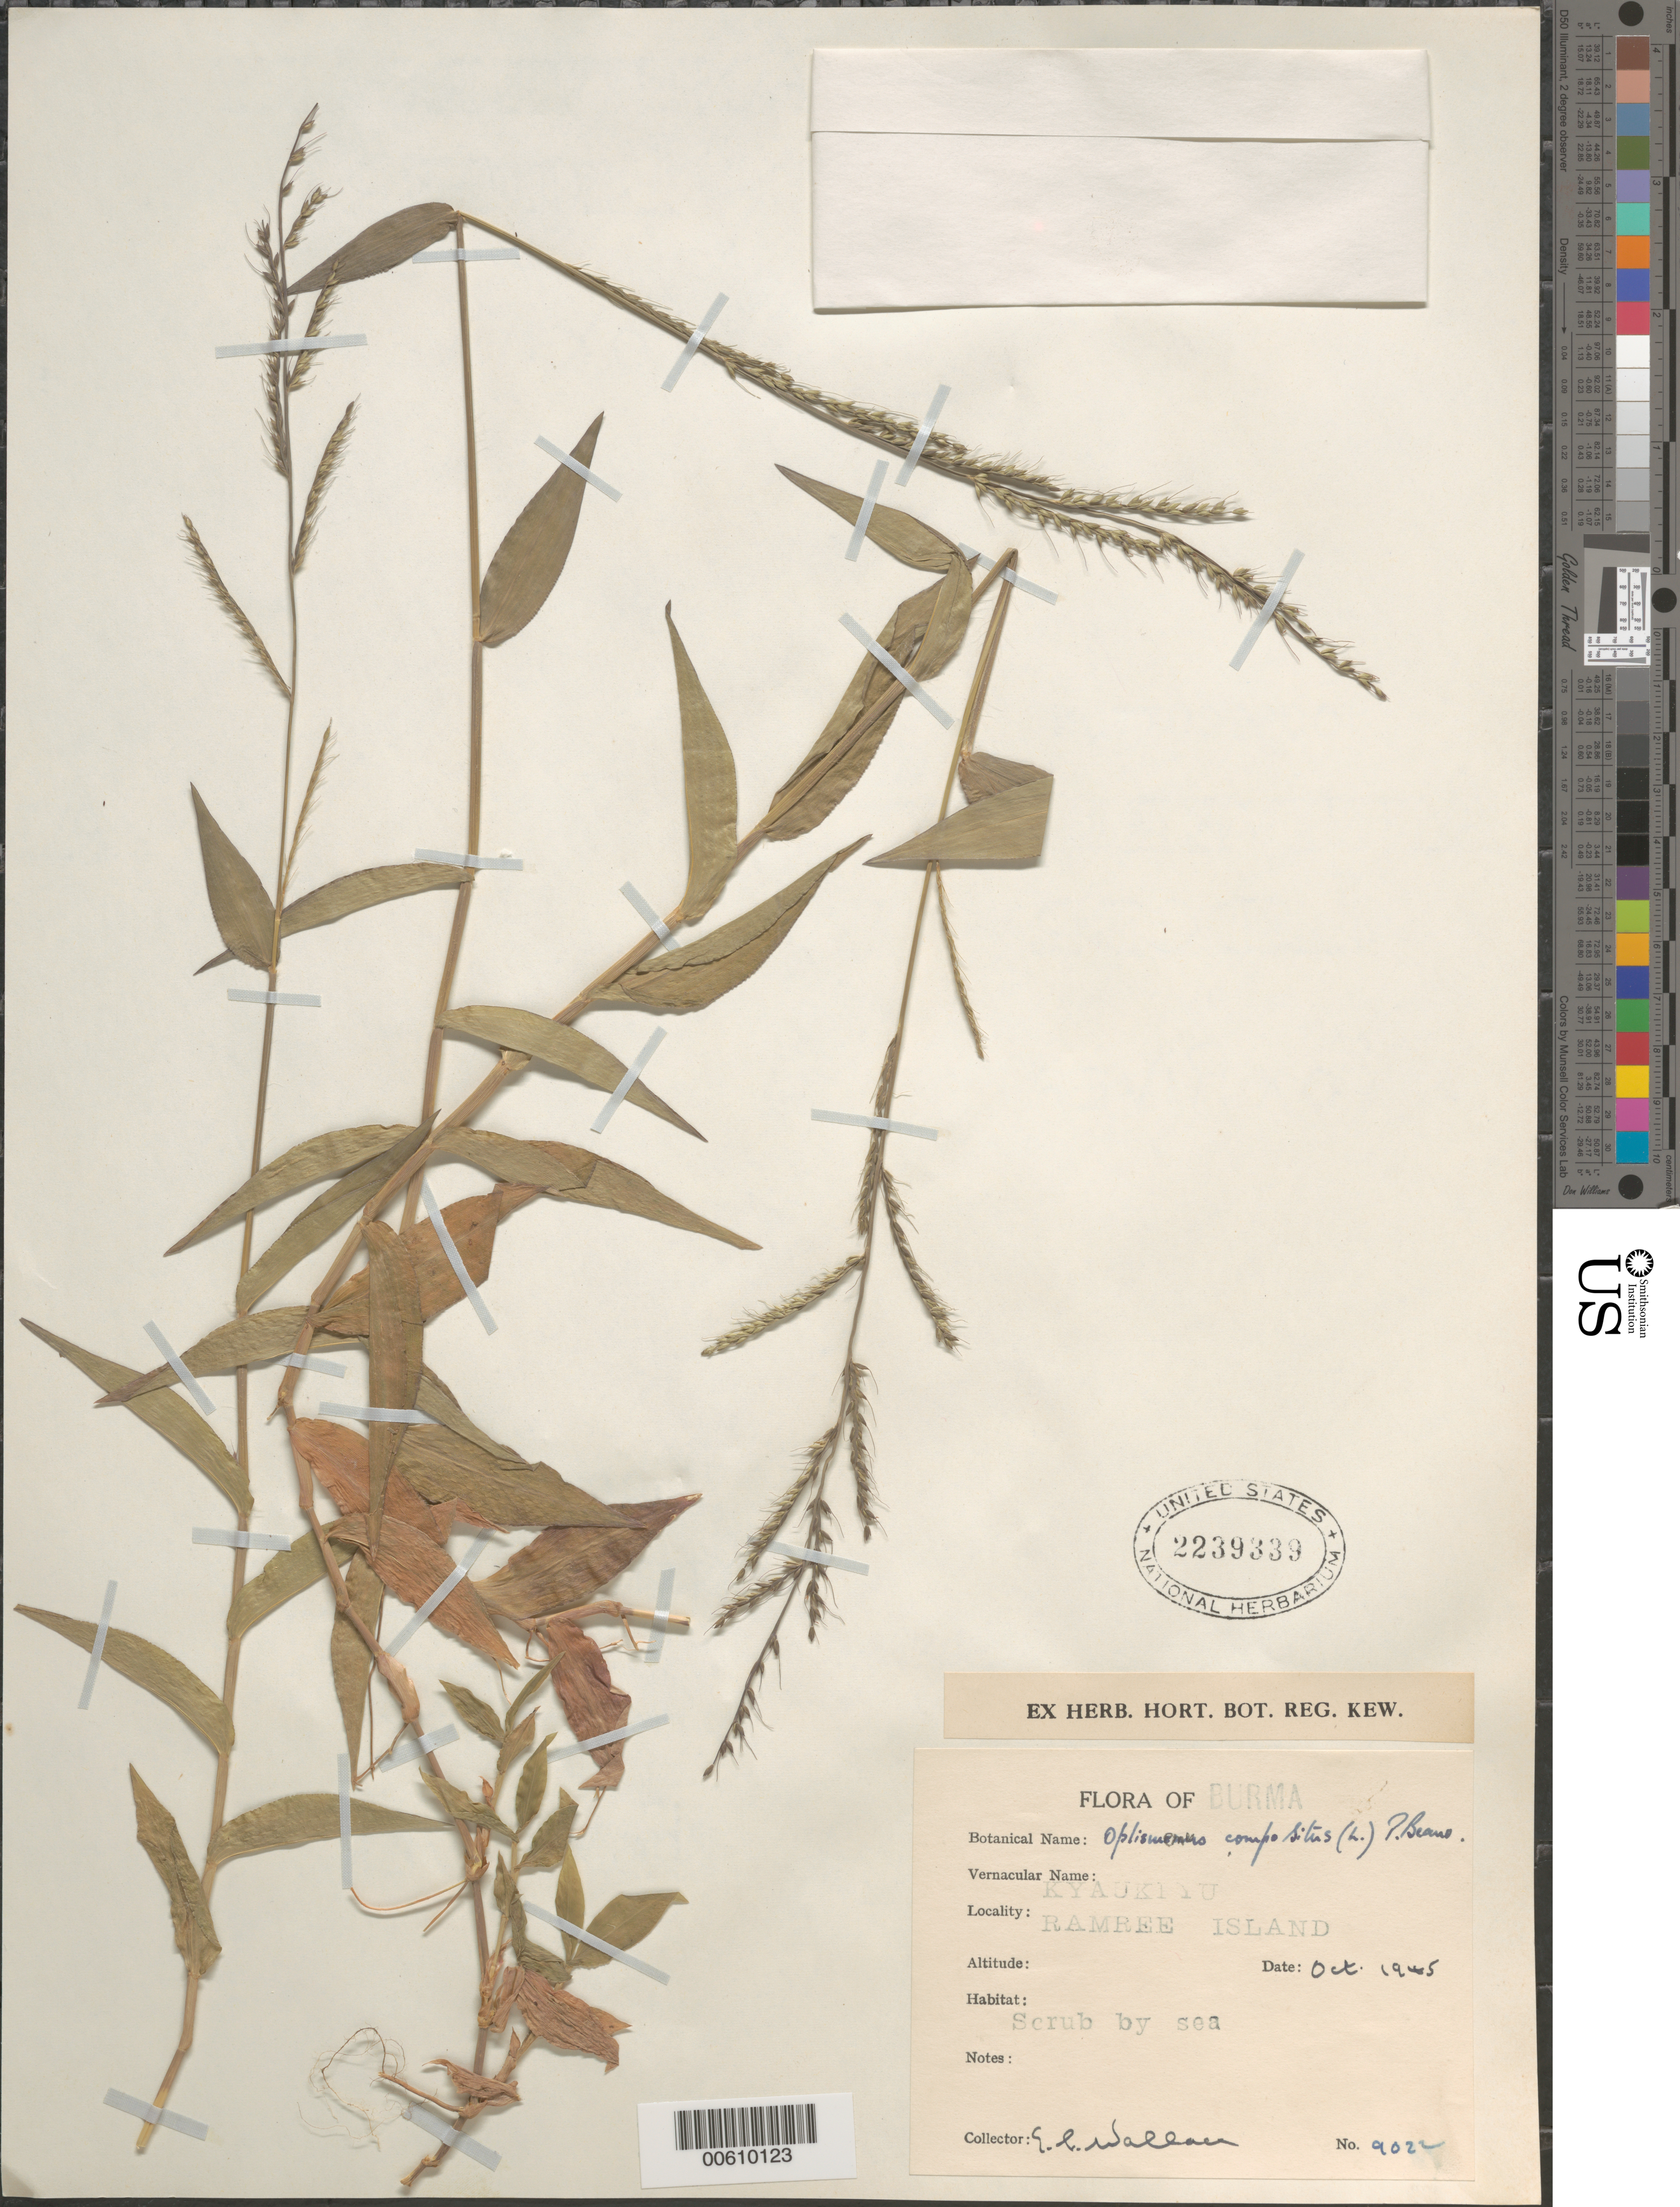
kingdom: Plantae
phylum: Tracheophyta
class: Liliopsida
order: Poales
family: Poaceae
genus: Oplismenus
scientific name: Oplismenus compositus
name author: (L.) P. Beauv.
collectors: E. C. Wallace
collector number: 9022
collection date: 1945-10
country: Myanmar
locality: Burma. Kyaukiyu, Ramree Island.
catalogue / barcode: US 2239339